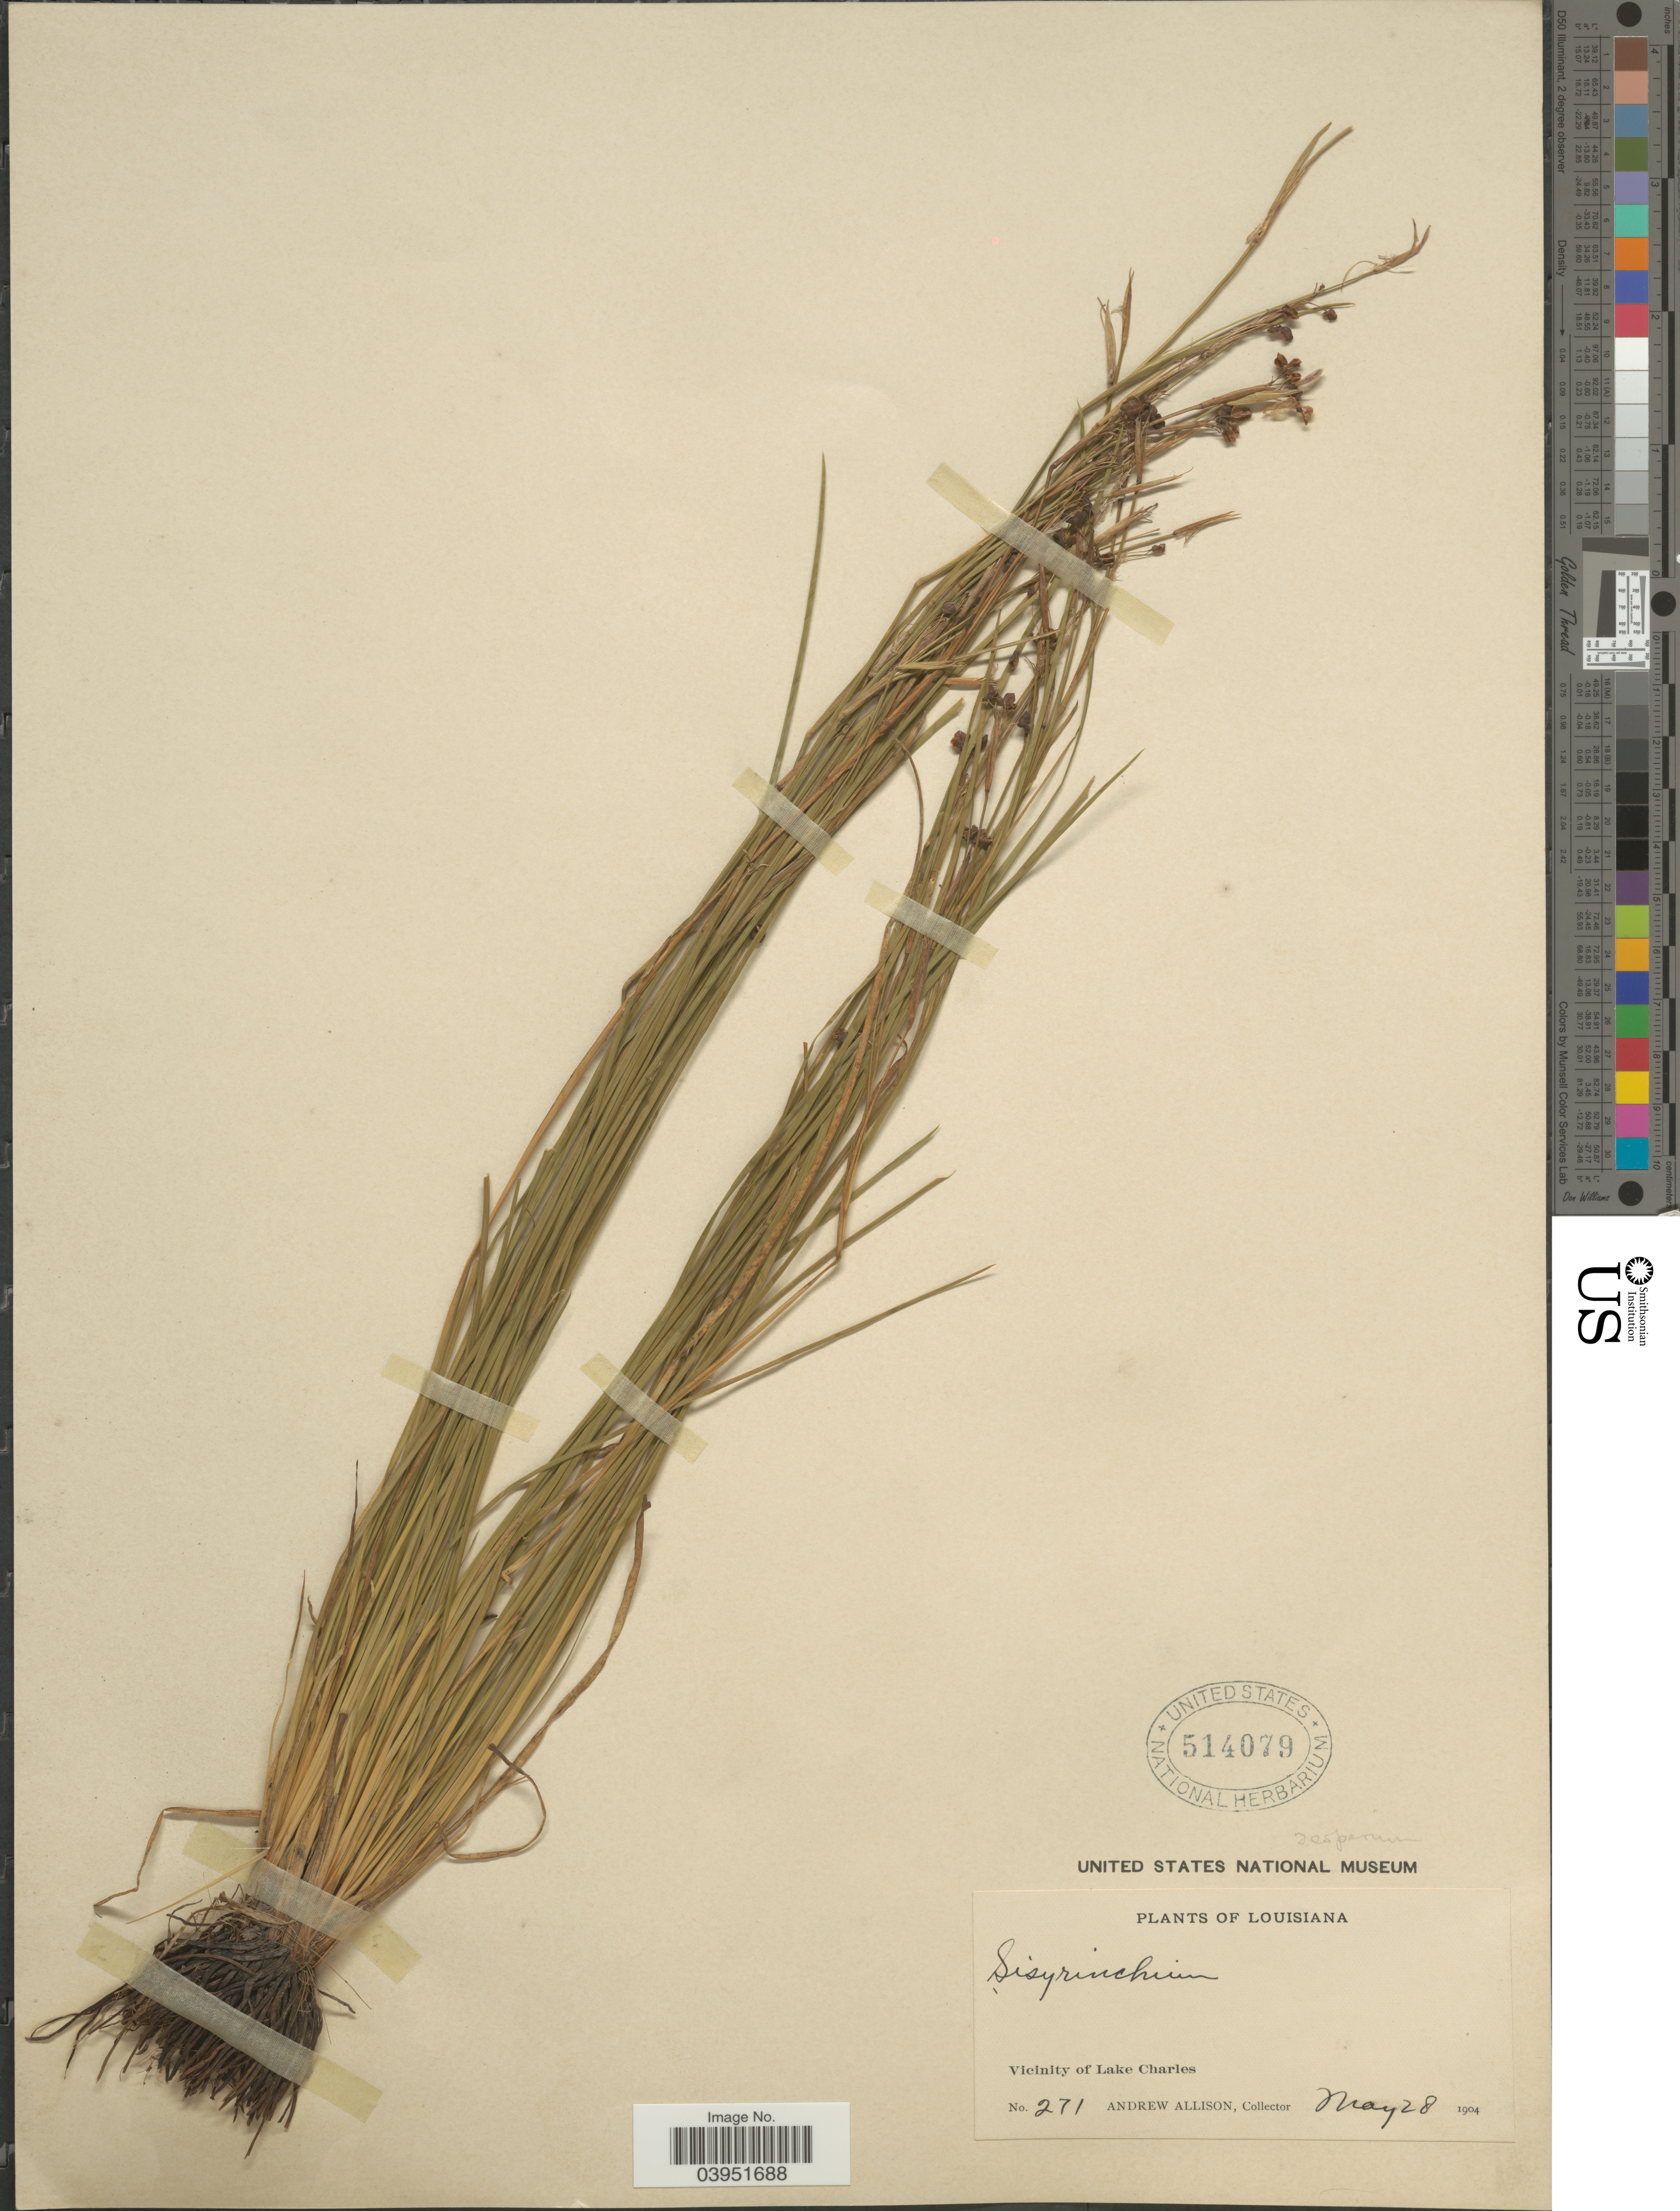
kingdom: Plantae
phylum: Tracheophyta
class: Liliopsida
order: Asparagales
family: Iridaceae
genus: Sisyrinchium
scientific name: Sisyrinchium scoparium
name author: E.P. Bicknell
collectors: A. Allison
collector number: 271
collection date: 1904-05-28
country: United States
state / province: Louisiana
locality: Vicinity of Lake Charles.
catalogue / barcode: US 514079